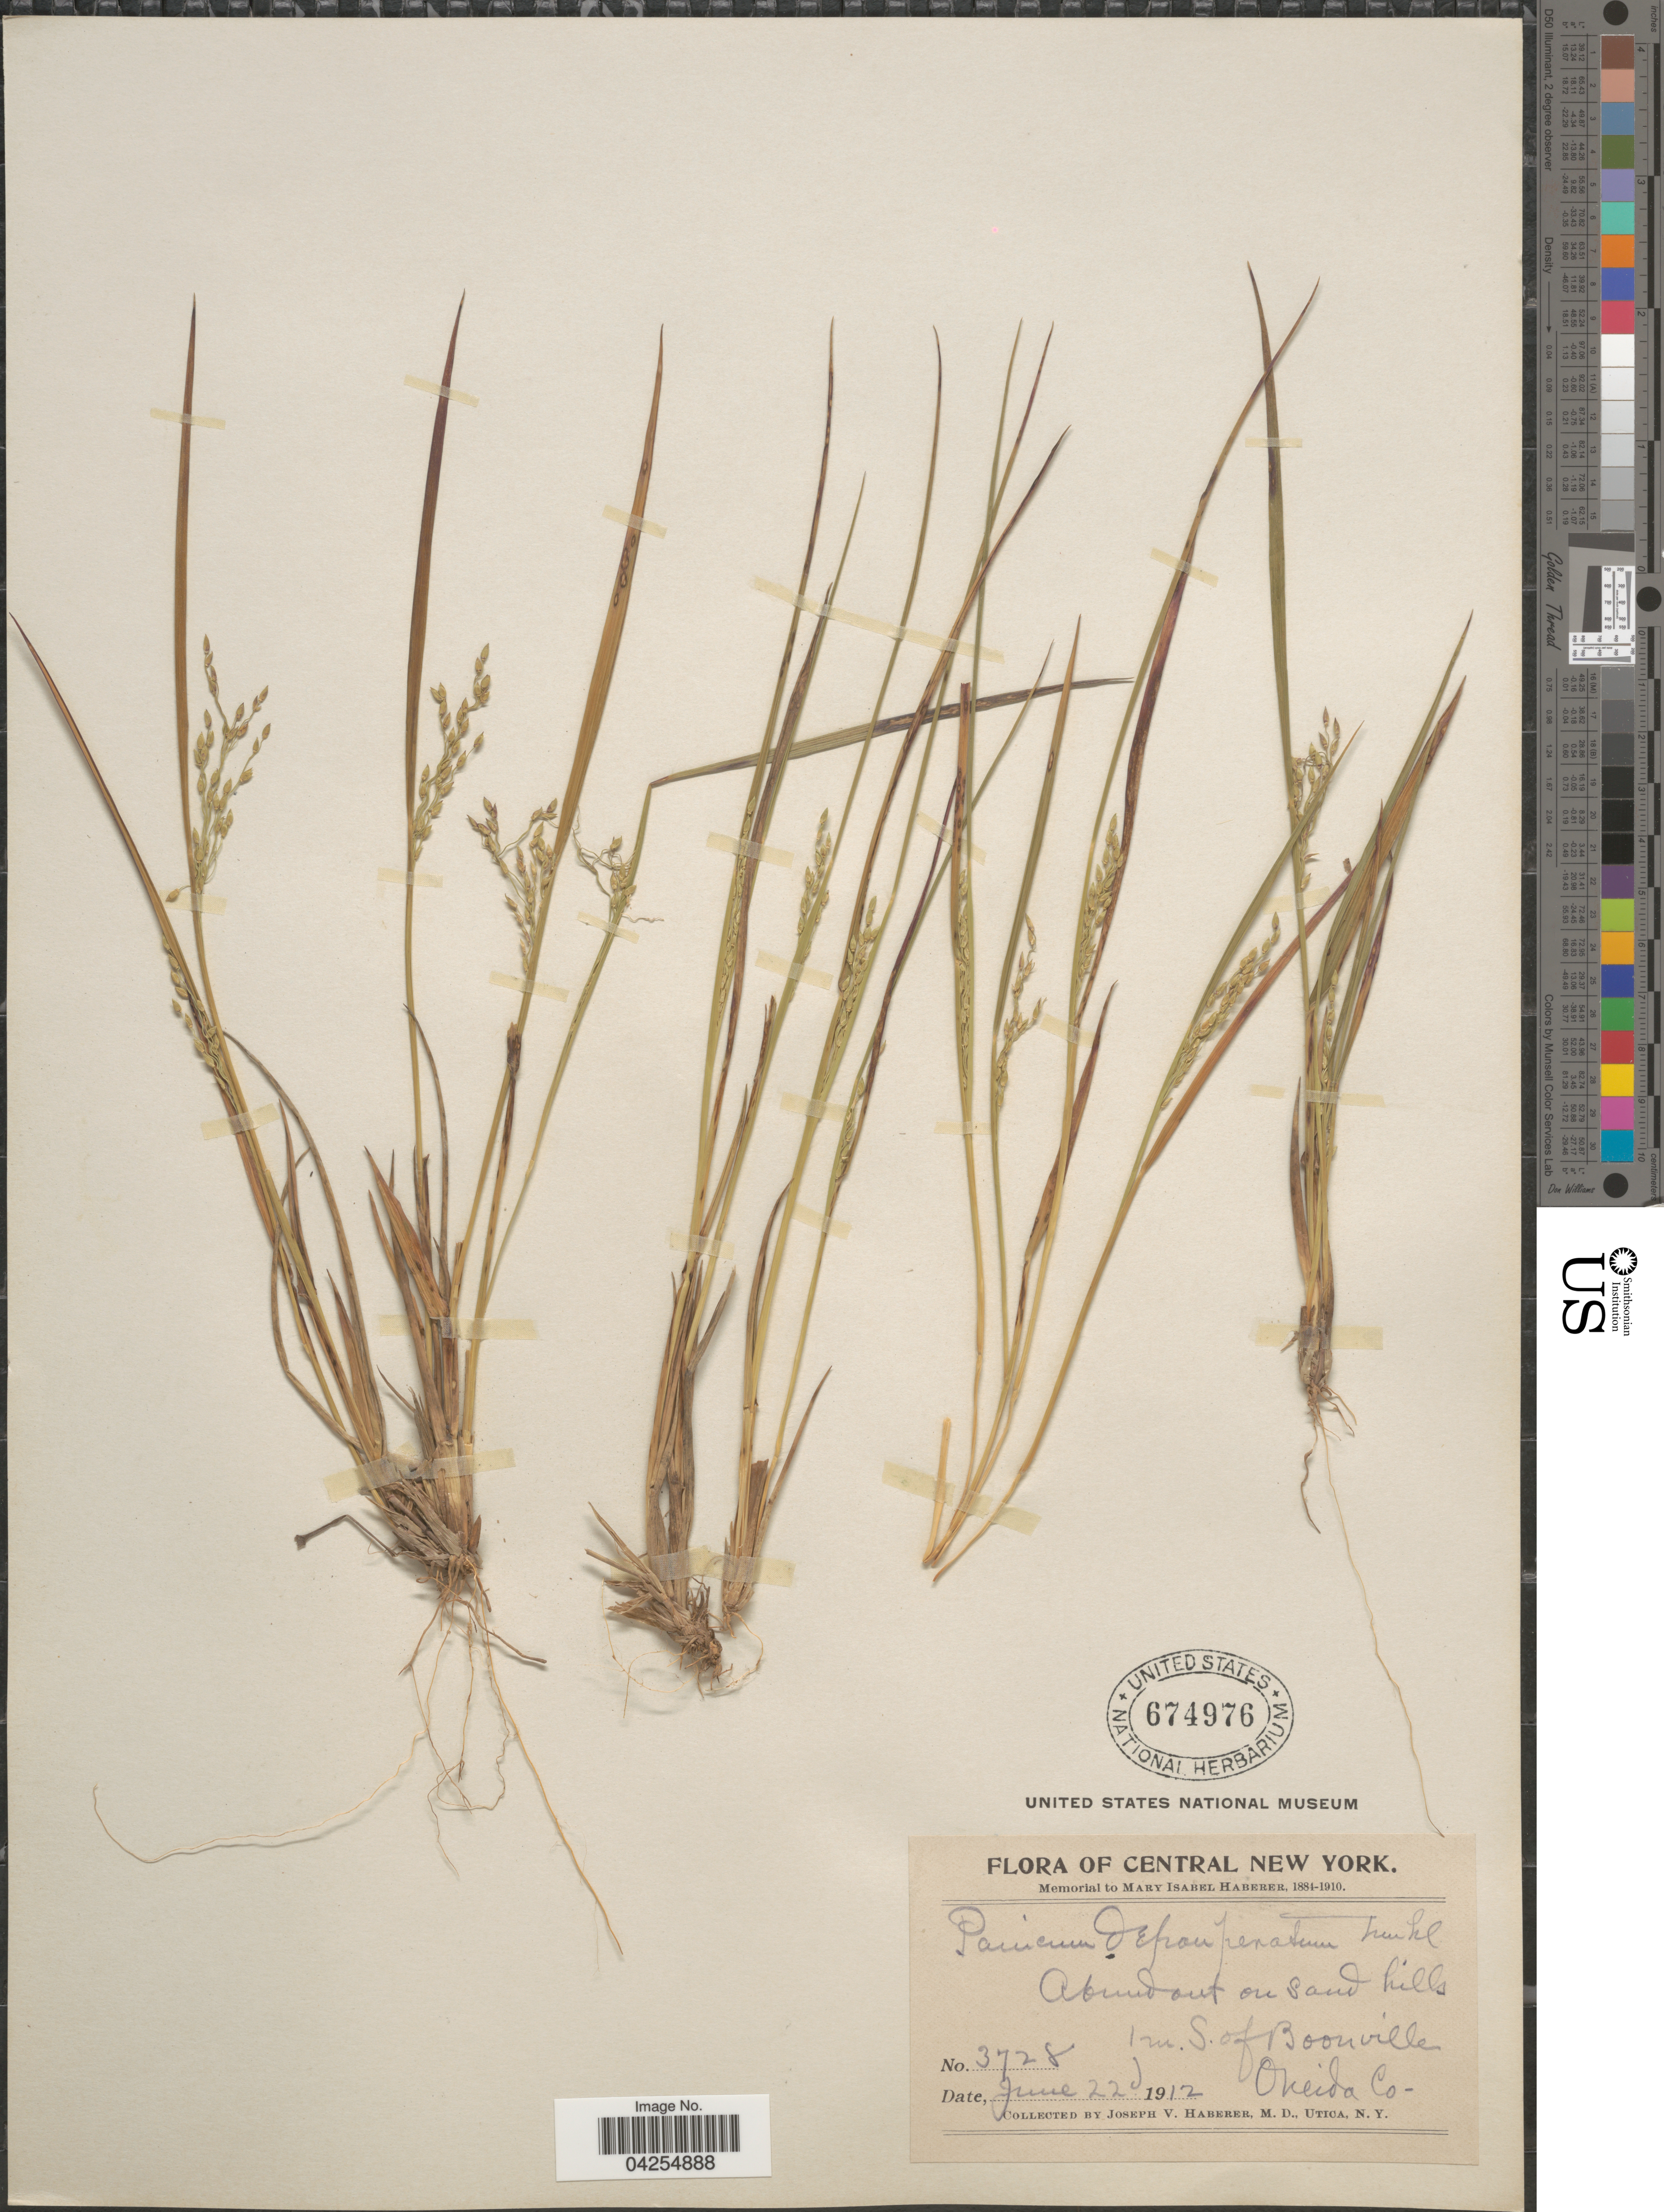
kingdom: Plantae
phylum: Tracheophyta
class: Liliopsida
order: Poales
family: Poaceae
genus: Dichanthelium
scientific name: Dichanthelium depauperatum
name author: (Muhl.) Gould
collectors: J. V. Haberer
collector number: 3728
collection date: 1912-06-22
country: United States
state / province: New York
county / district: Oneida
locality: Central New York. 1 m. S. of Boonville. Oneida Co.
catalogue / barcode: US 674976